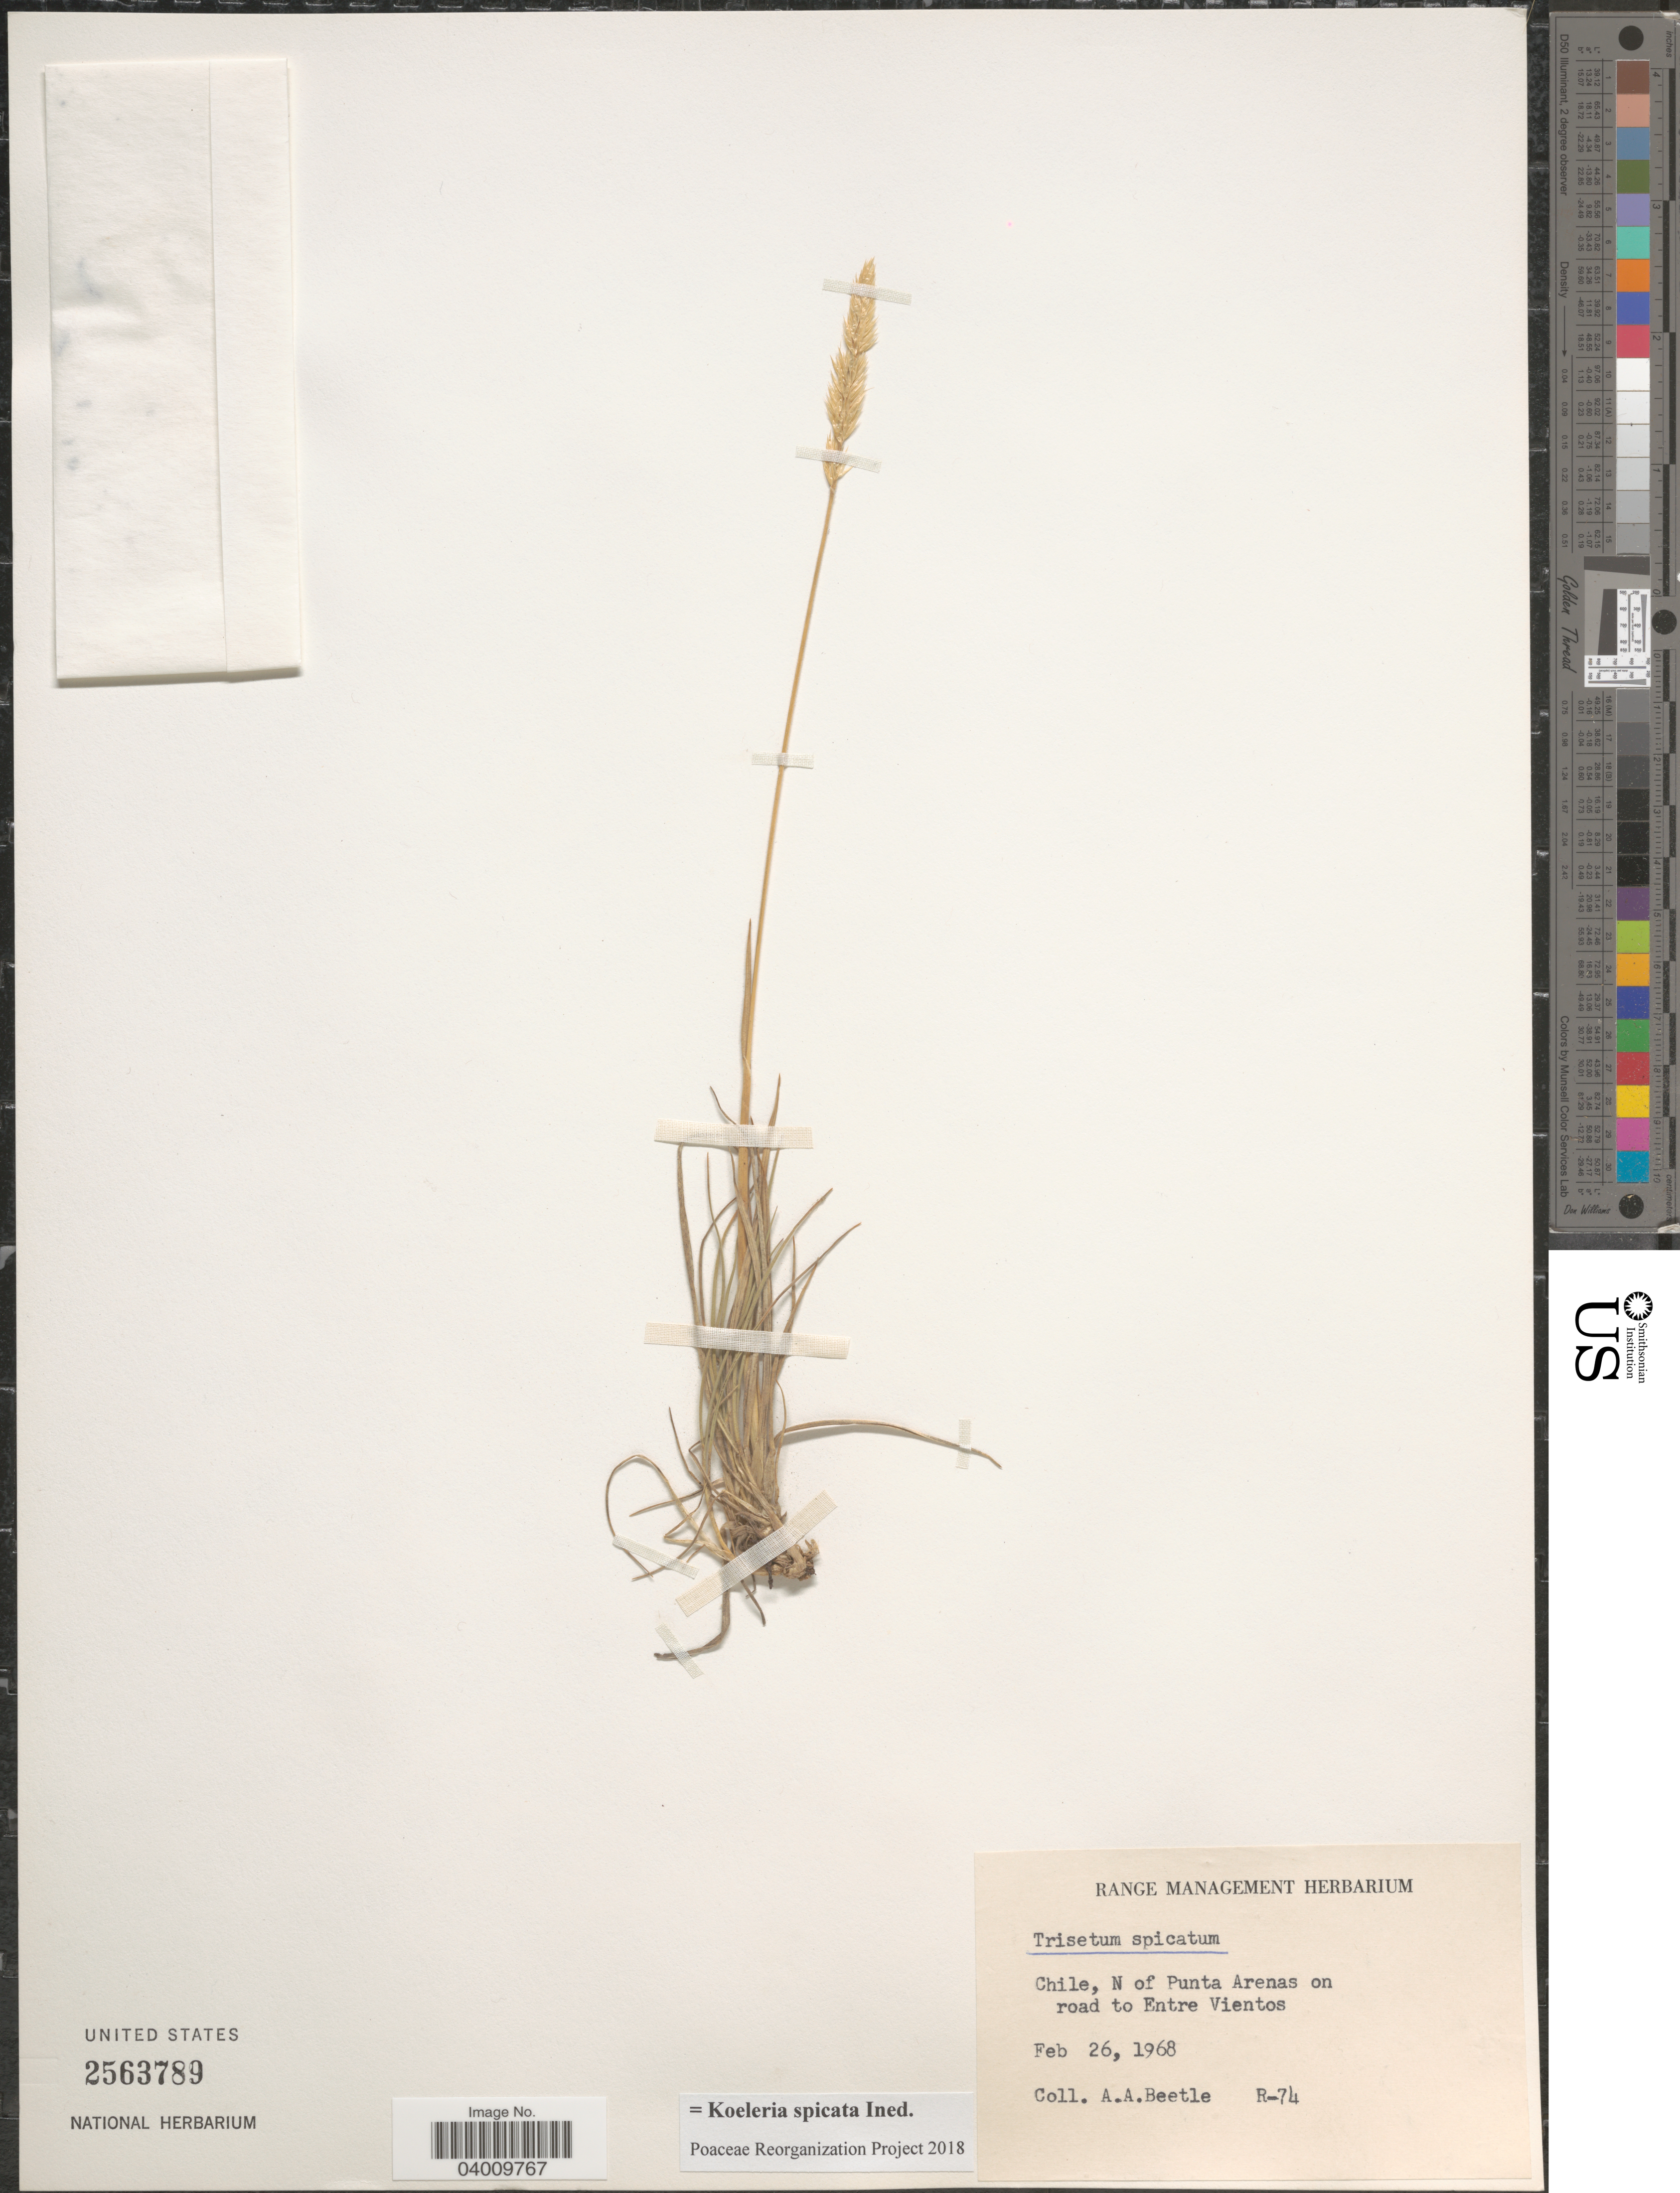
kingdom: Plantae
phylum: Tracheophyta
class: Liliopsida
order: Poales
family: Poaceae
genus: Koeleria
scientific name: Koeleria spicata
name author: (L.) Barberá et al.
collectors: A. A. Beetle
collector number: R-74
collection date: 1968-02-26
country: Chile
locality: N of Punta Arenas on road to Entre Vientos.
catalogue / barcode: US 2563789